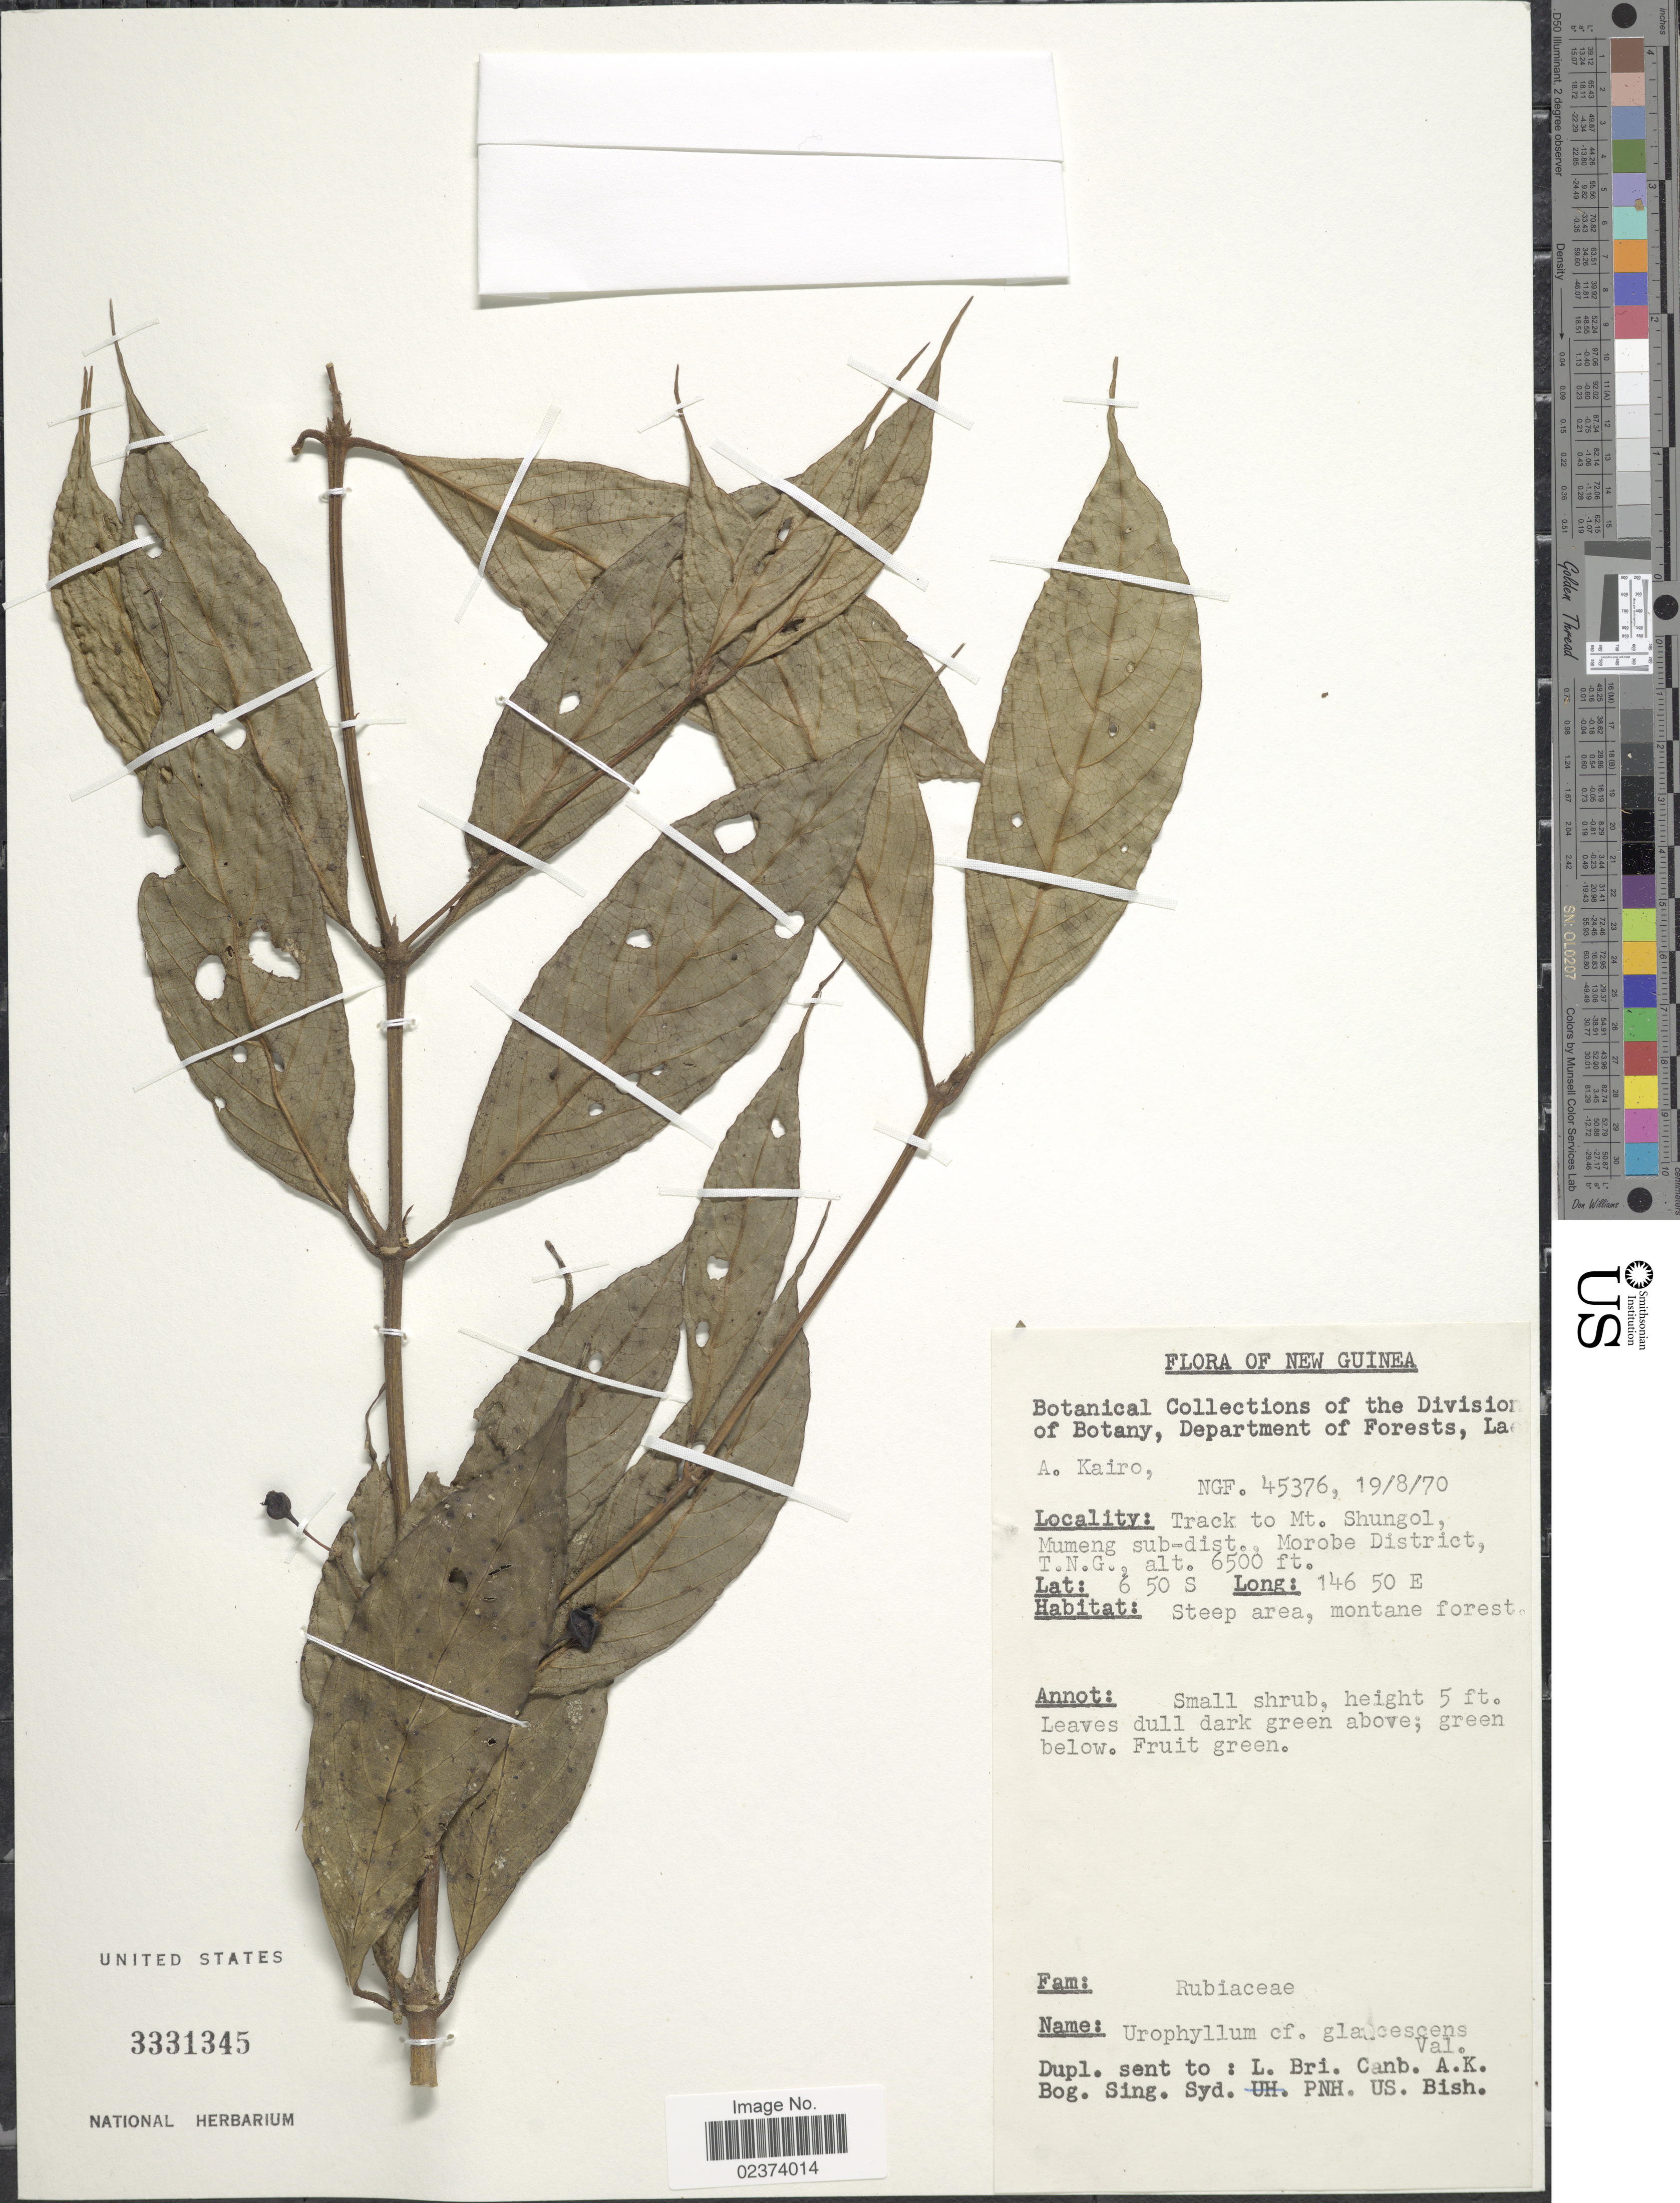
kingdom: Plantae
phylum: Tracheophyta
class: Magnoliopsida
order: Gentianales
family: Rubiaceae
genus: Urophyllum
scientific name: Urophyllum glaucescens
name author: Valeton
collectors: A. Kairo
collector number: NGF45376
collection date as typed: Transcribed d/m/y: 19/8/70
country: Papua New Guinea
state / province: Morobe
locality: New Guinea, Track to Mt. Shungol, Mumeng sub-dist., Morobe District, T.N.G.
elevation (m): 1981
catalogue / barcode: US 3331345